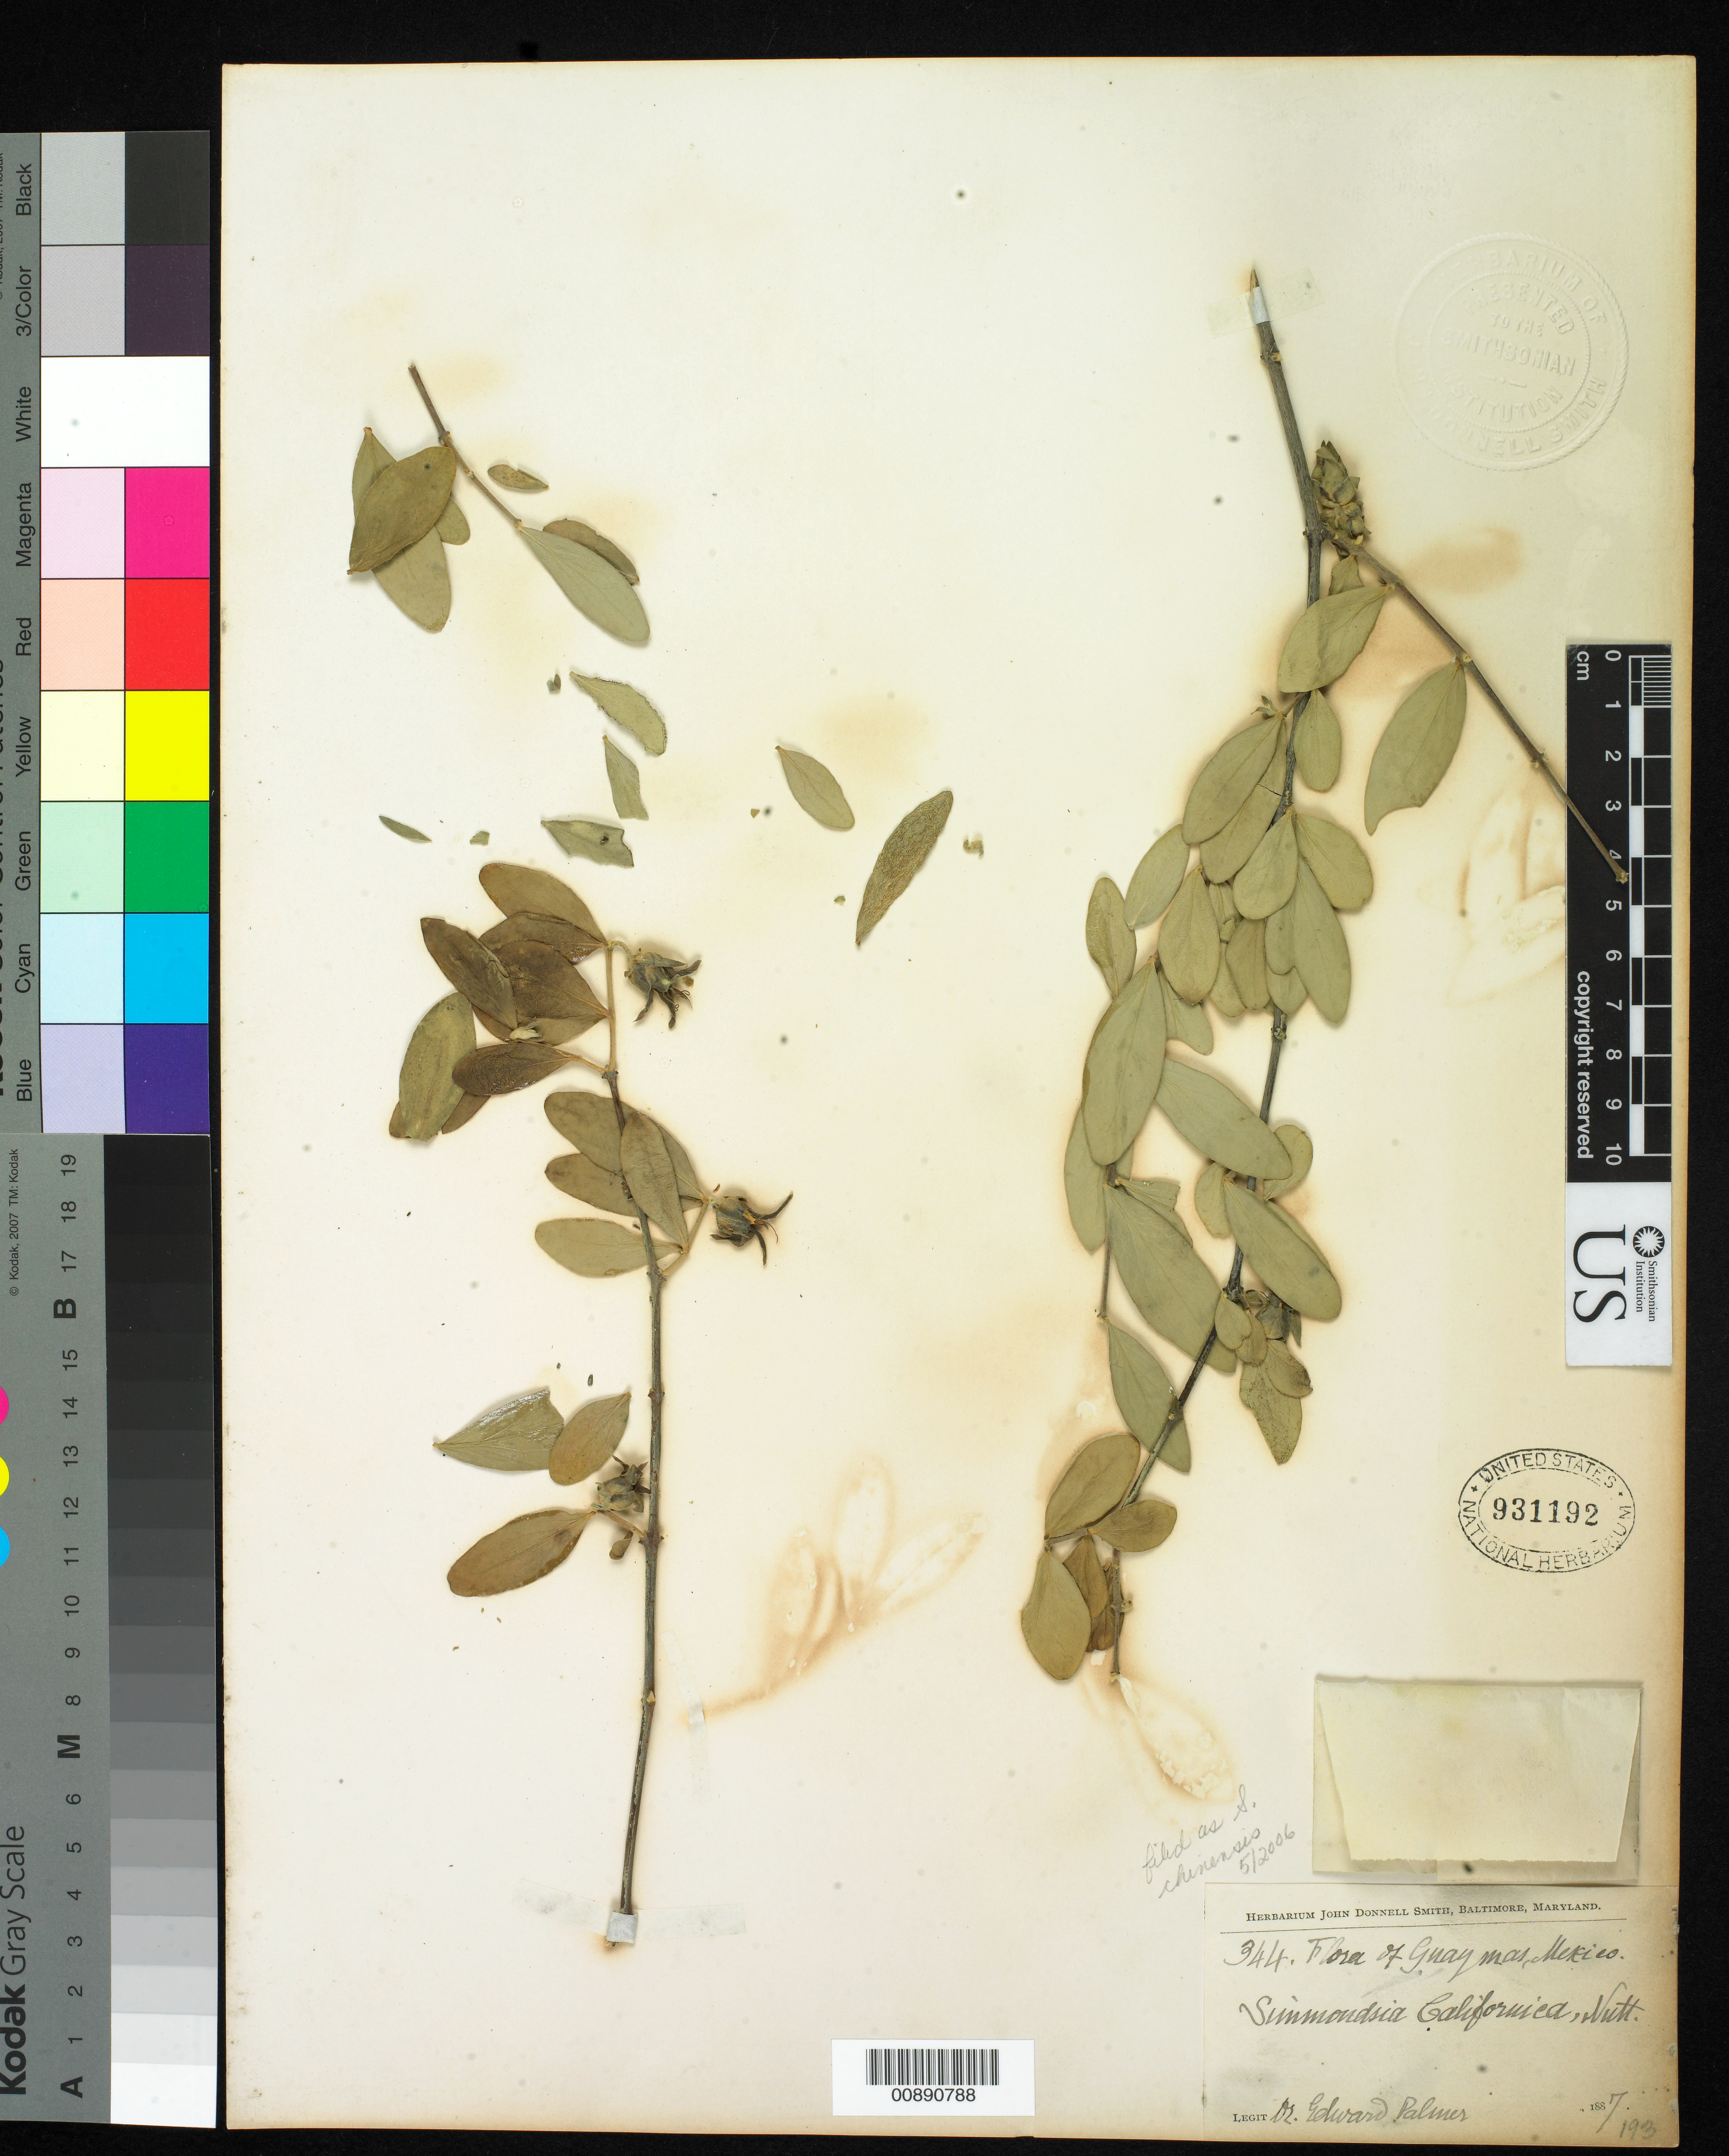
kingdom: Plantae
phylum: Tracheophyta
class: Magnoliopsida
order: Caryophyllales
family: Simmondsiaceae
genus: Simmondsia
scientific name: Simmondsia chinensis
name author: (Link) C.K. Schneid.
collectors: E. Palmer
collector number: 344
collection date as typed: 1887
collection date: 1887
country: Mexico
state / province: Sonora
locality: Guaymas, Sonora.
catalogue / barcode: US 931192